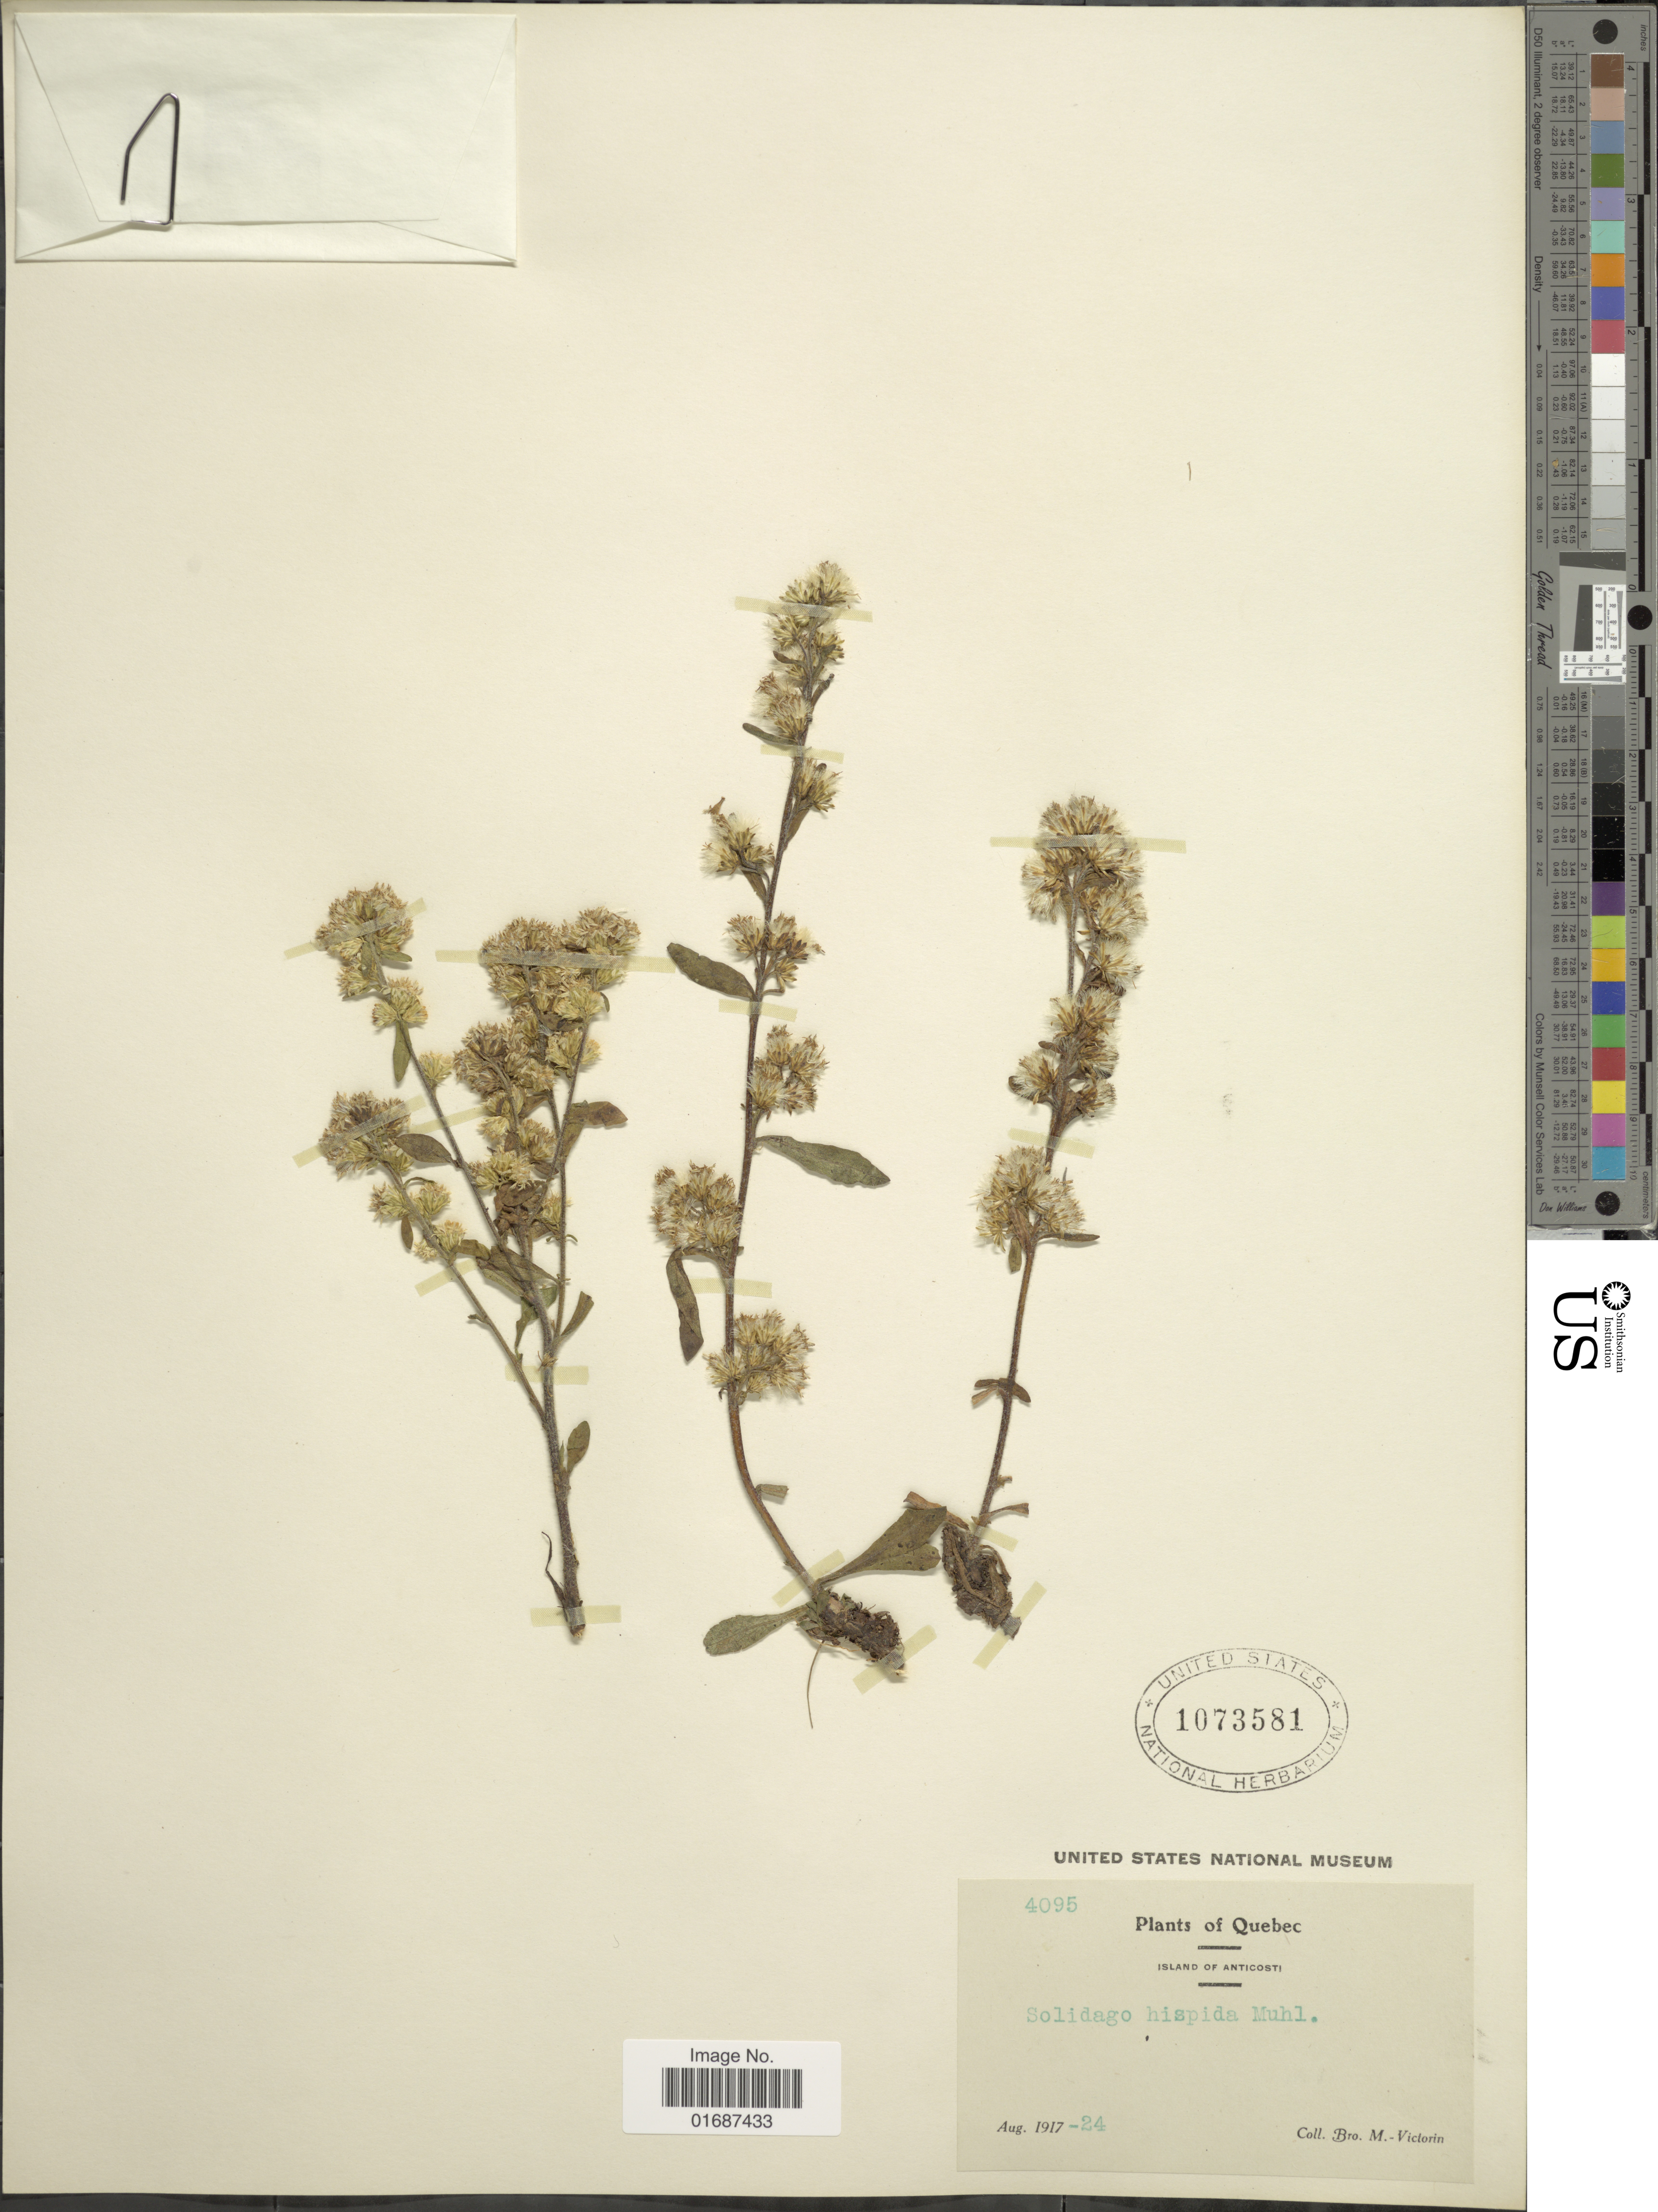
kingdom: Plantae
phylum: Tracheophyta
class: Magnoliopsida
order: Asterales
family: Asteraceae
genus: Solidago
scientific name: Solidago hispida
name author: Muhl. ex Willd.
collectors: Fr. Marie-Victorin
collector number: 4095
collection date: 1917-08-24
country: Canada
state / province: Quebec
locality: Island of Anticosti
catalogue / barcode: US 1073581